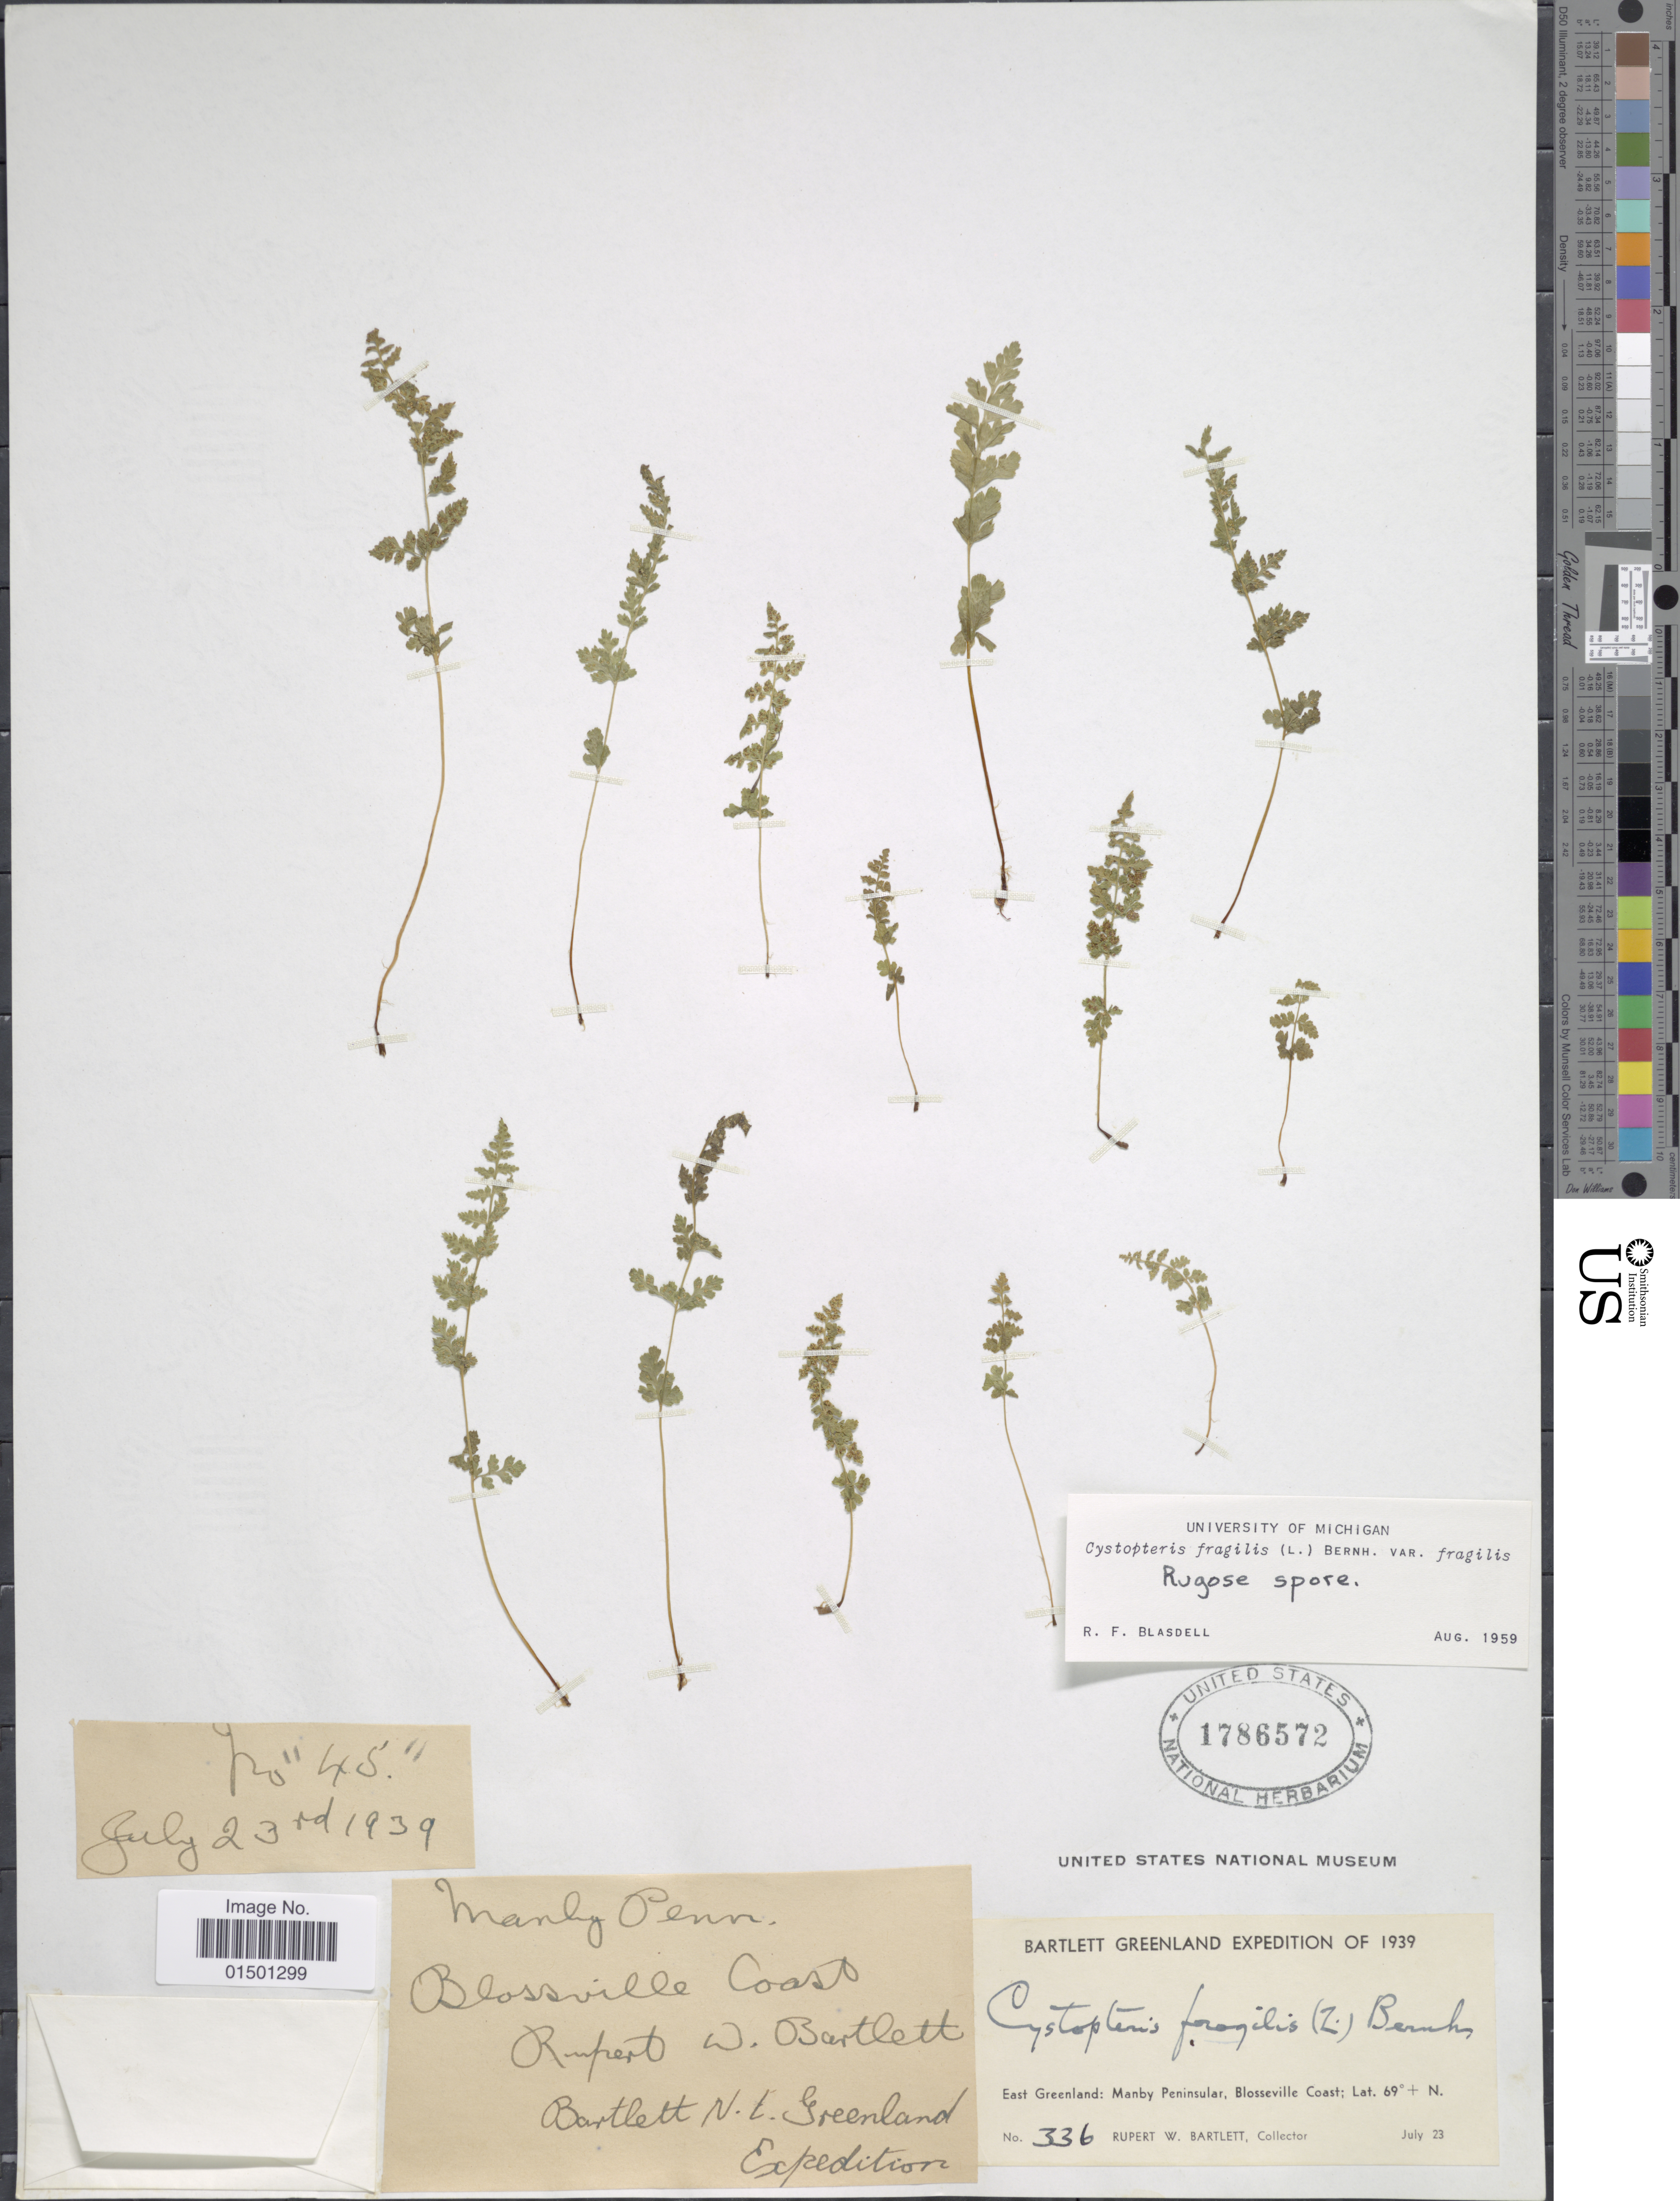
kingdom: Plantae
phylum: Tracheophyta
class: Polypodiopsida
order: Polypodiales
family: Cystopteridaceae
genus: Cystopteris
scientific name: Cystopteris fragilis var. dickieana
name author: B. Boivin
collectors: R. W. Bartlett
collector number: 336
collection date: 1939-07-23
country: Greenland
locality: East Greenland: Manby Peninsula, Blossville Coast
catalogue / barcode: US 1786572